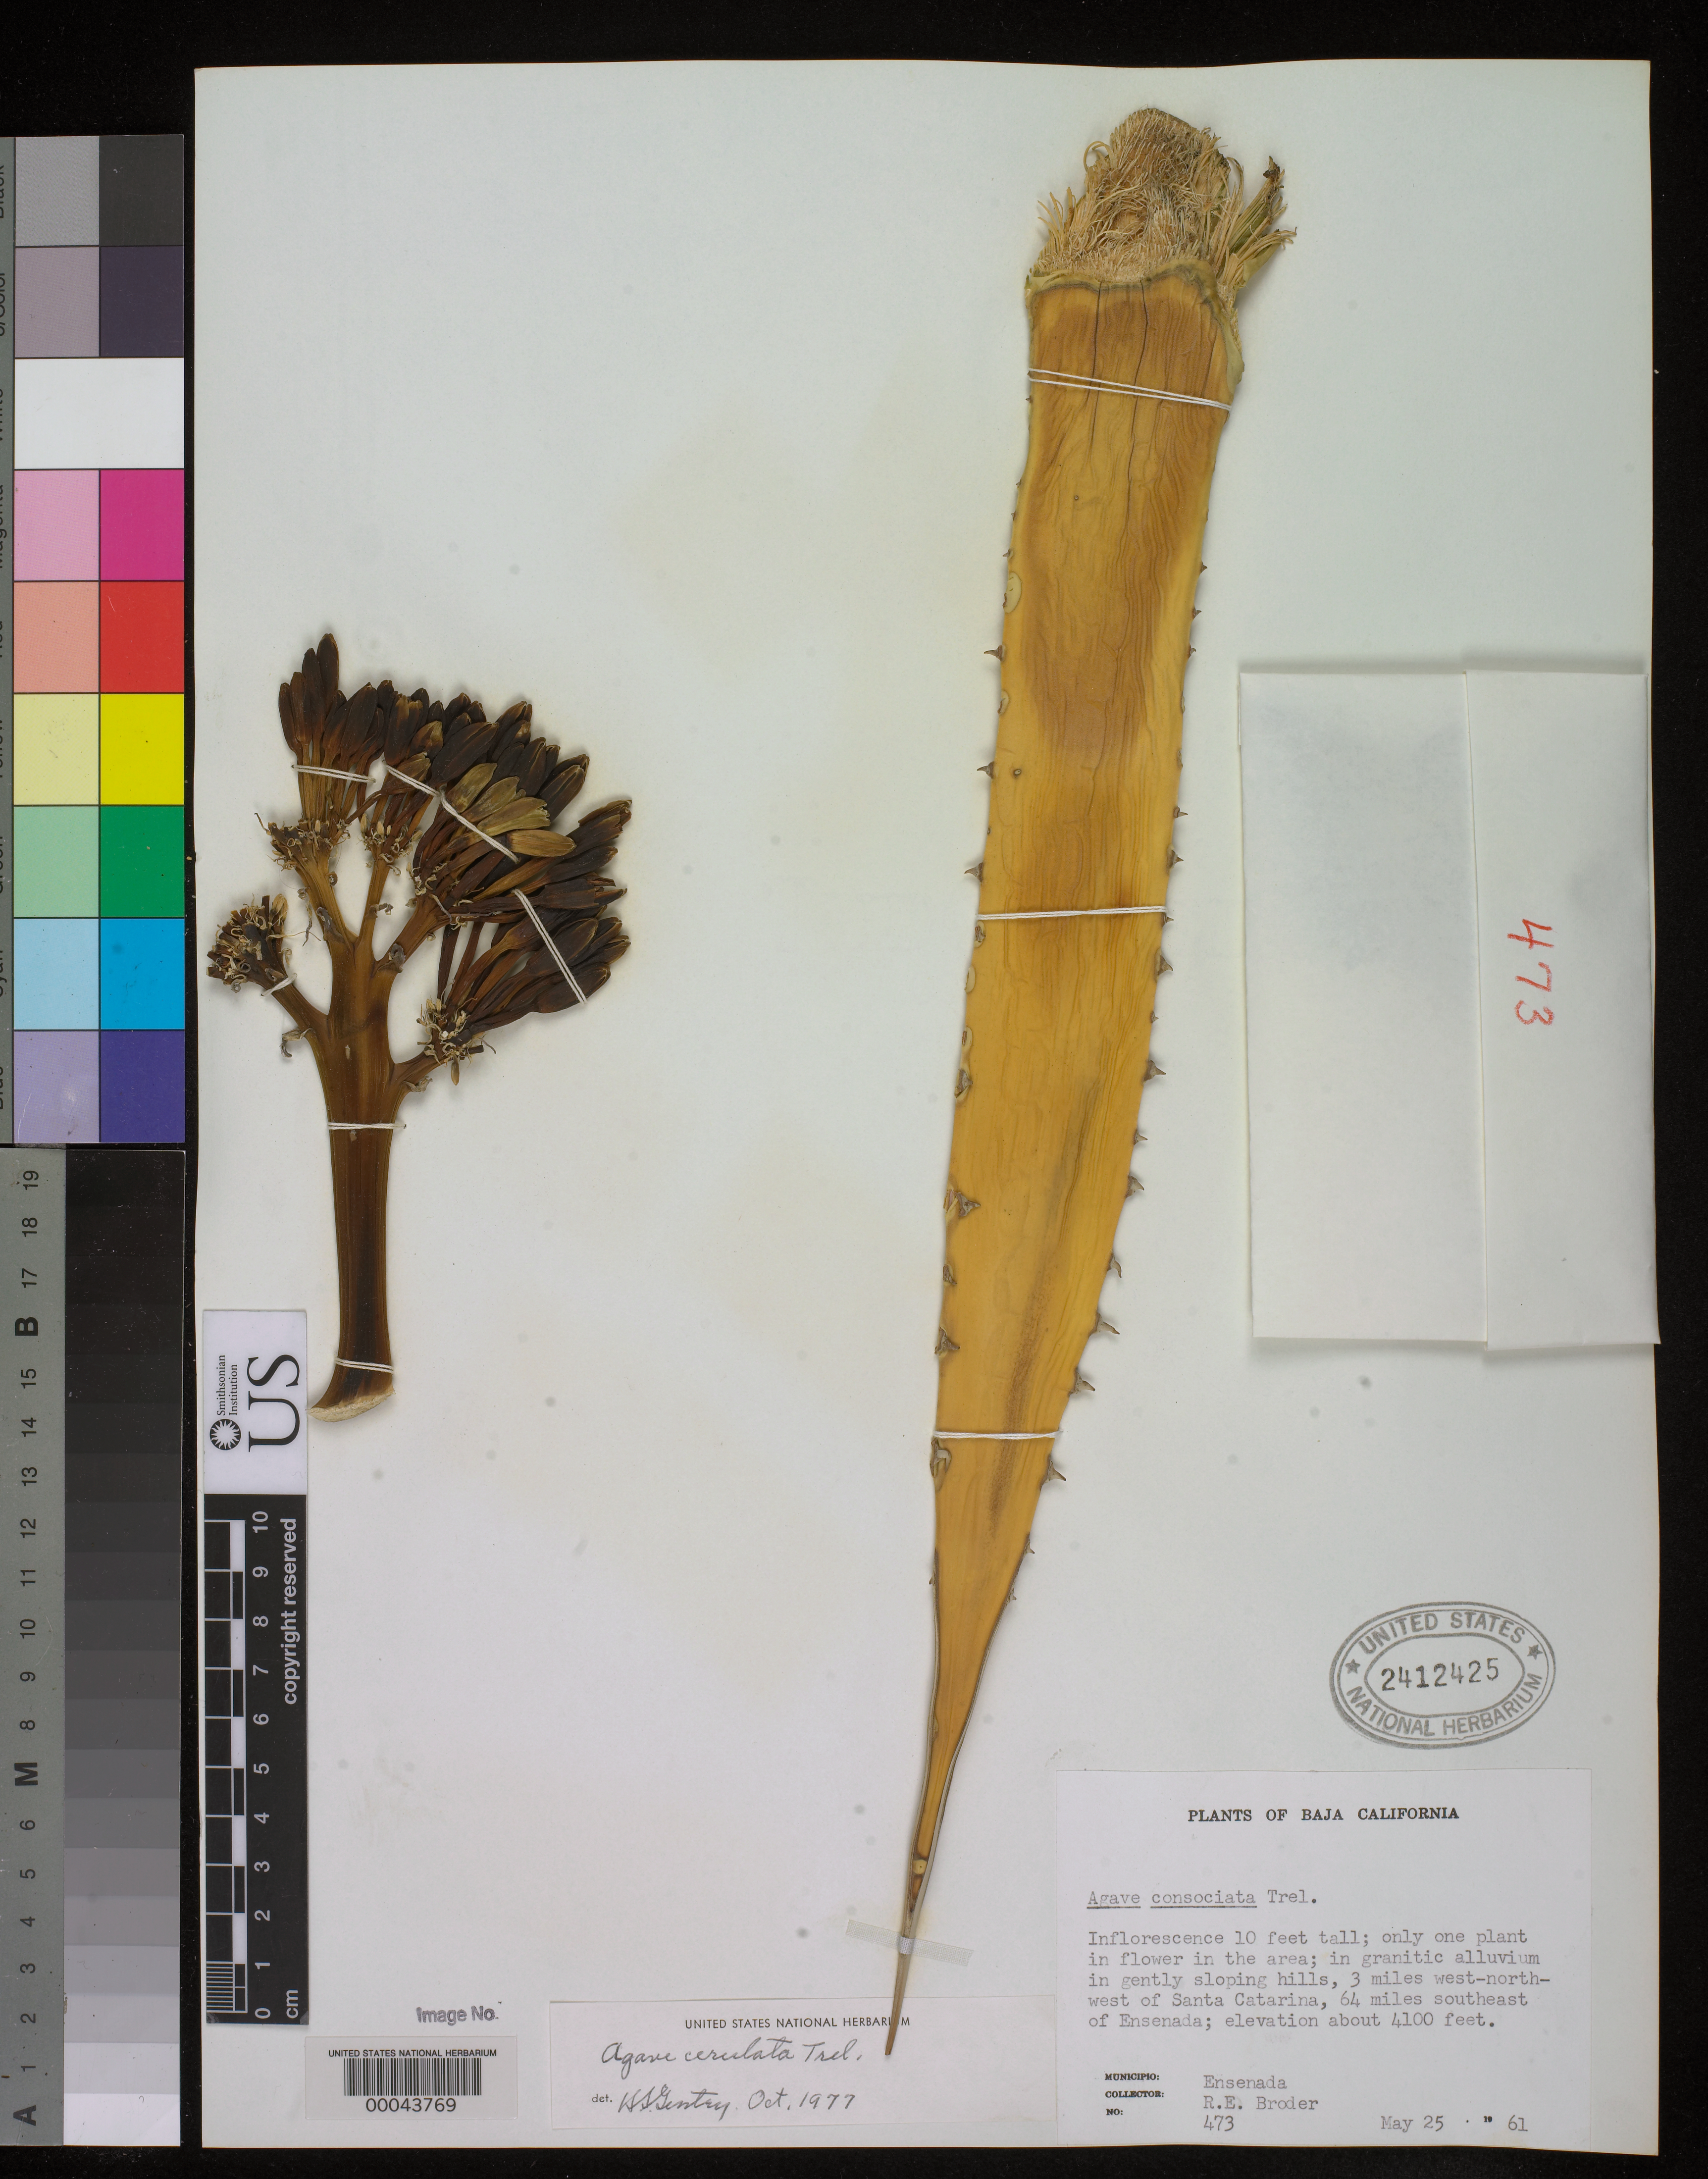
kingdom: Plantae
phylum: Tracheophyta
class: Liliopsida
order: Asparagales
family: Asparagaceae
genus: Agave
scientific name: Agave cerulata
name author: Trel.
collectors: R. Broder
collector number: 473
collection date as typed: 25 May 1961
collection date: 1961-05-25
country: Mexico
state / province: Baja California Norte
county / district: Ensenada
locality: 3 mi WNW of Santa Catarina, 64 mi SE of Ensenada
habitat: In granitic alluvium in gently sloping hills.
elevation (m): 1250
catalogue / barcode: US 2412425